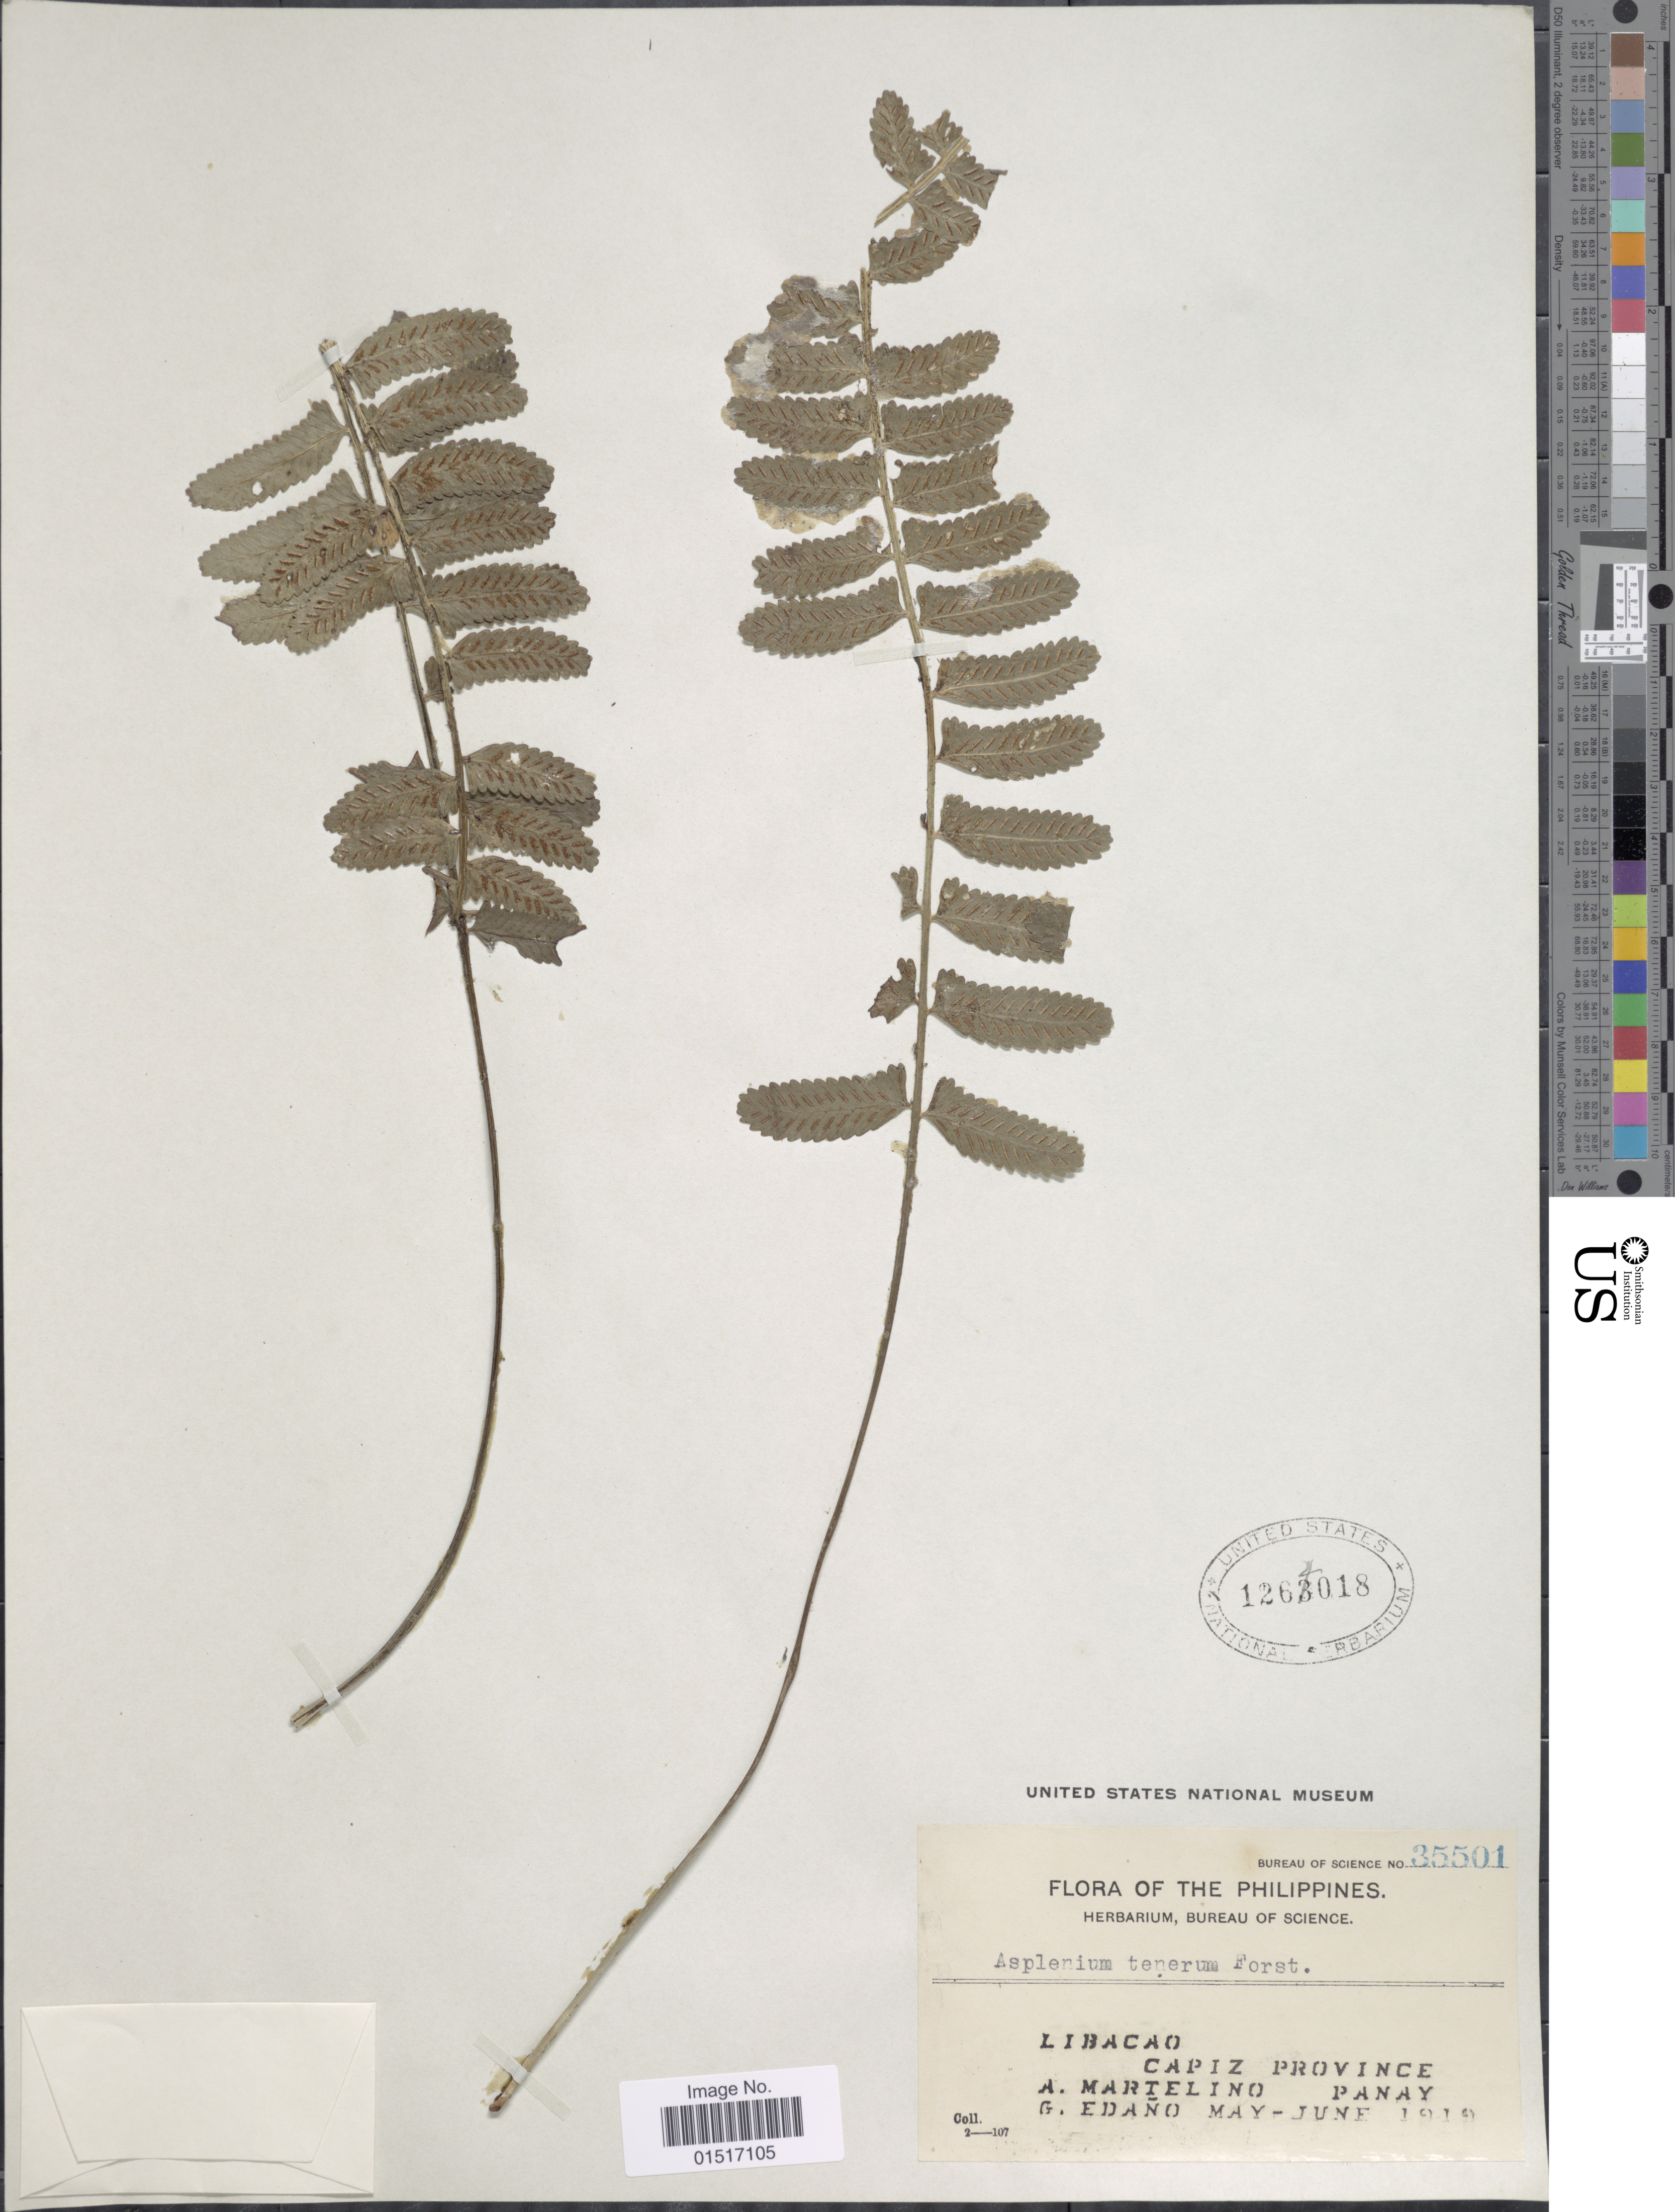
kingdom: Plantae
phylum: Tracheophyta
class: Polypodiopsida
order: Polypodiales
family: Aspleniaceae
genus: Asplenium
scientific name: Asplenium tenerum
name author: G. Forst.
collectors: A. Martelino & G. Edaño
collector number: Bureau of Science 35501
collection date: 1919-05/1919-06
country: Philippines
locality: Libacao. Capiz Province. Panay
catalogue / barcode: US 1264018